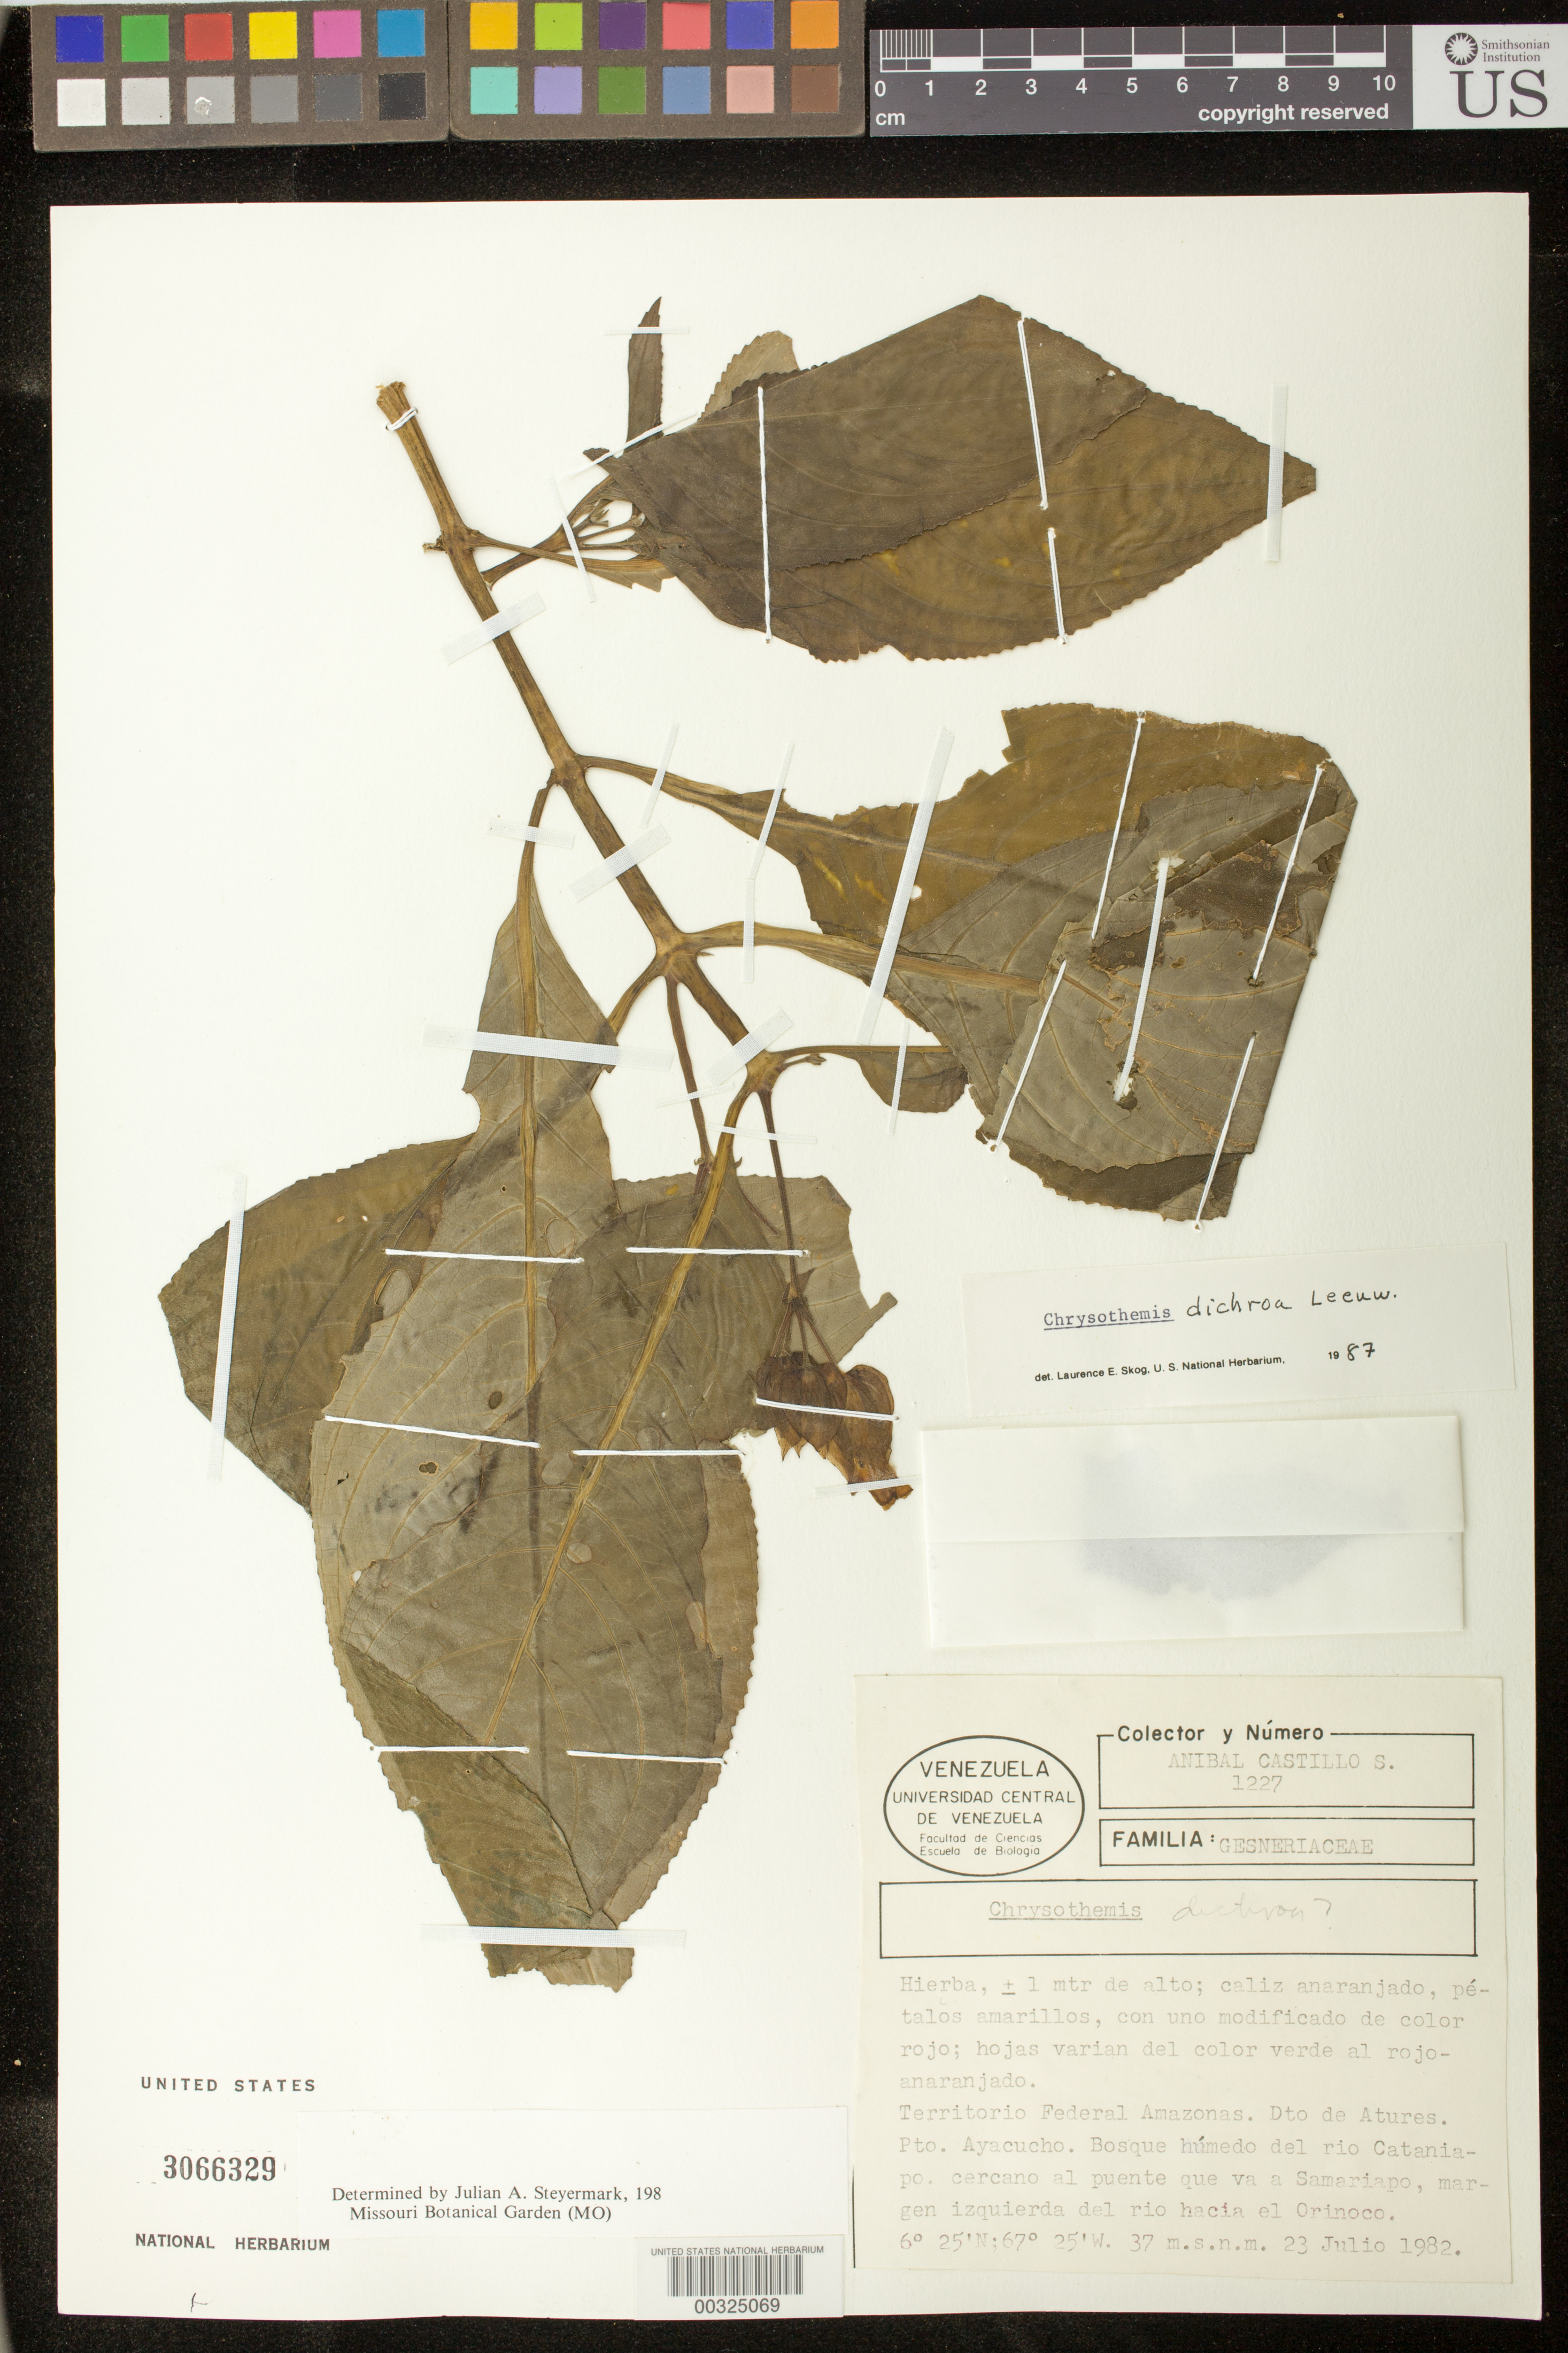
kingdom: Plantae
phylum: Tracheophyta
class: Magnoliopsida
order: Lamiales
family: Gesneriaceae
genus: Chrysothemis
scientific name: Chrysothemis dichroa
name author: Leeuwenb.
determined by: Skog, Laurence E.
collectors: A. Castillo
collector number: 1227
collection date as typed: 23 Jul 1982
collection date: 1982-07-23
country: Venezuela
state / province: Amazonas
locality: Atures Dept., Pto. Ayacucho, ...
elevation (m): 37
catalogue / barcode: US 3066329